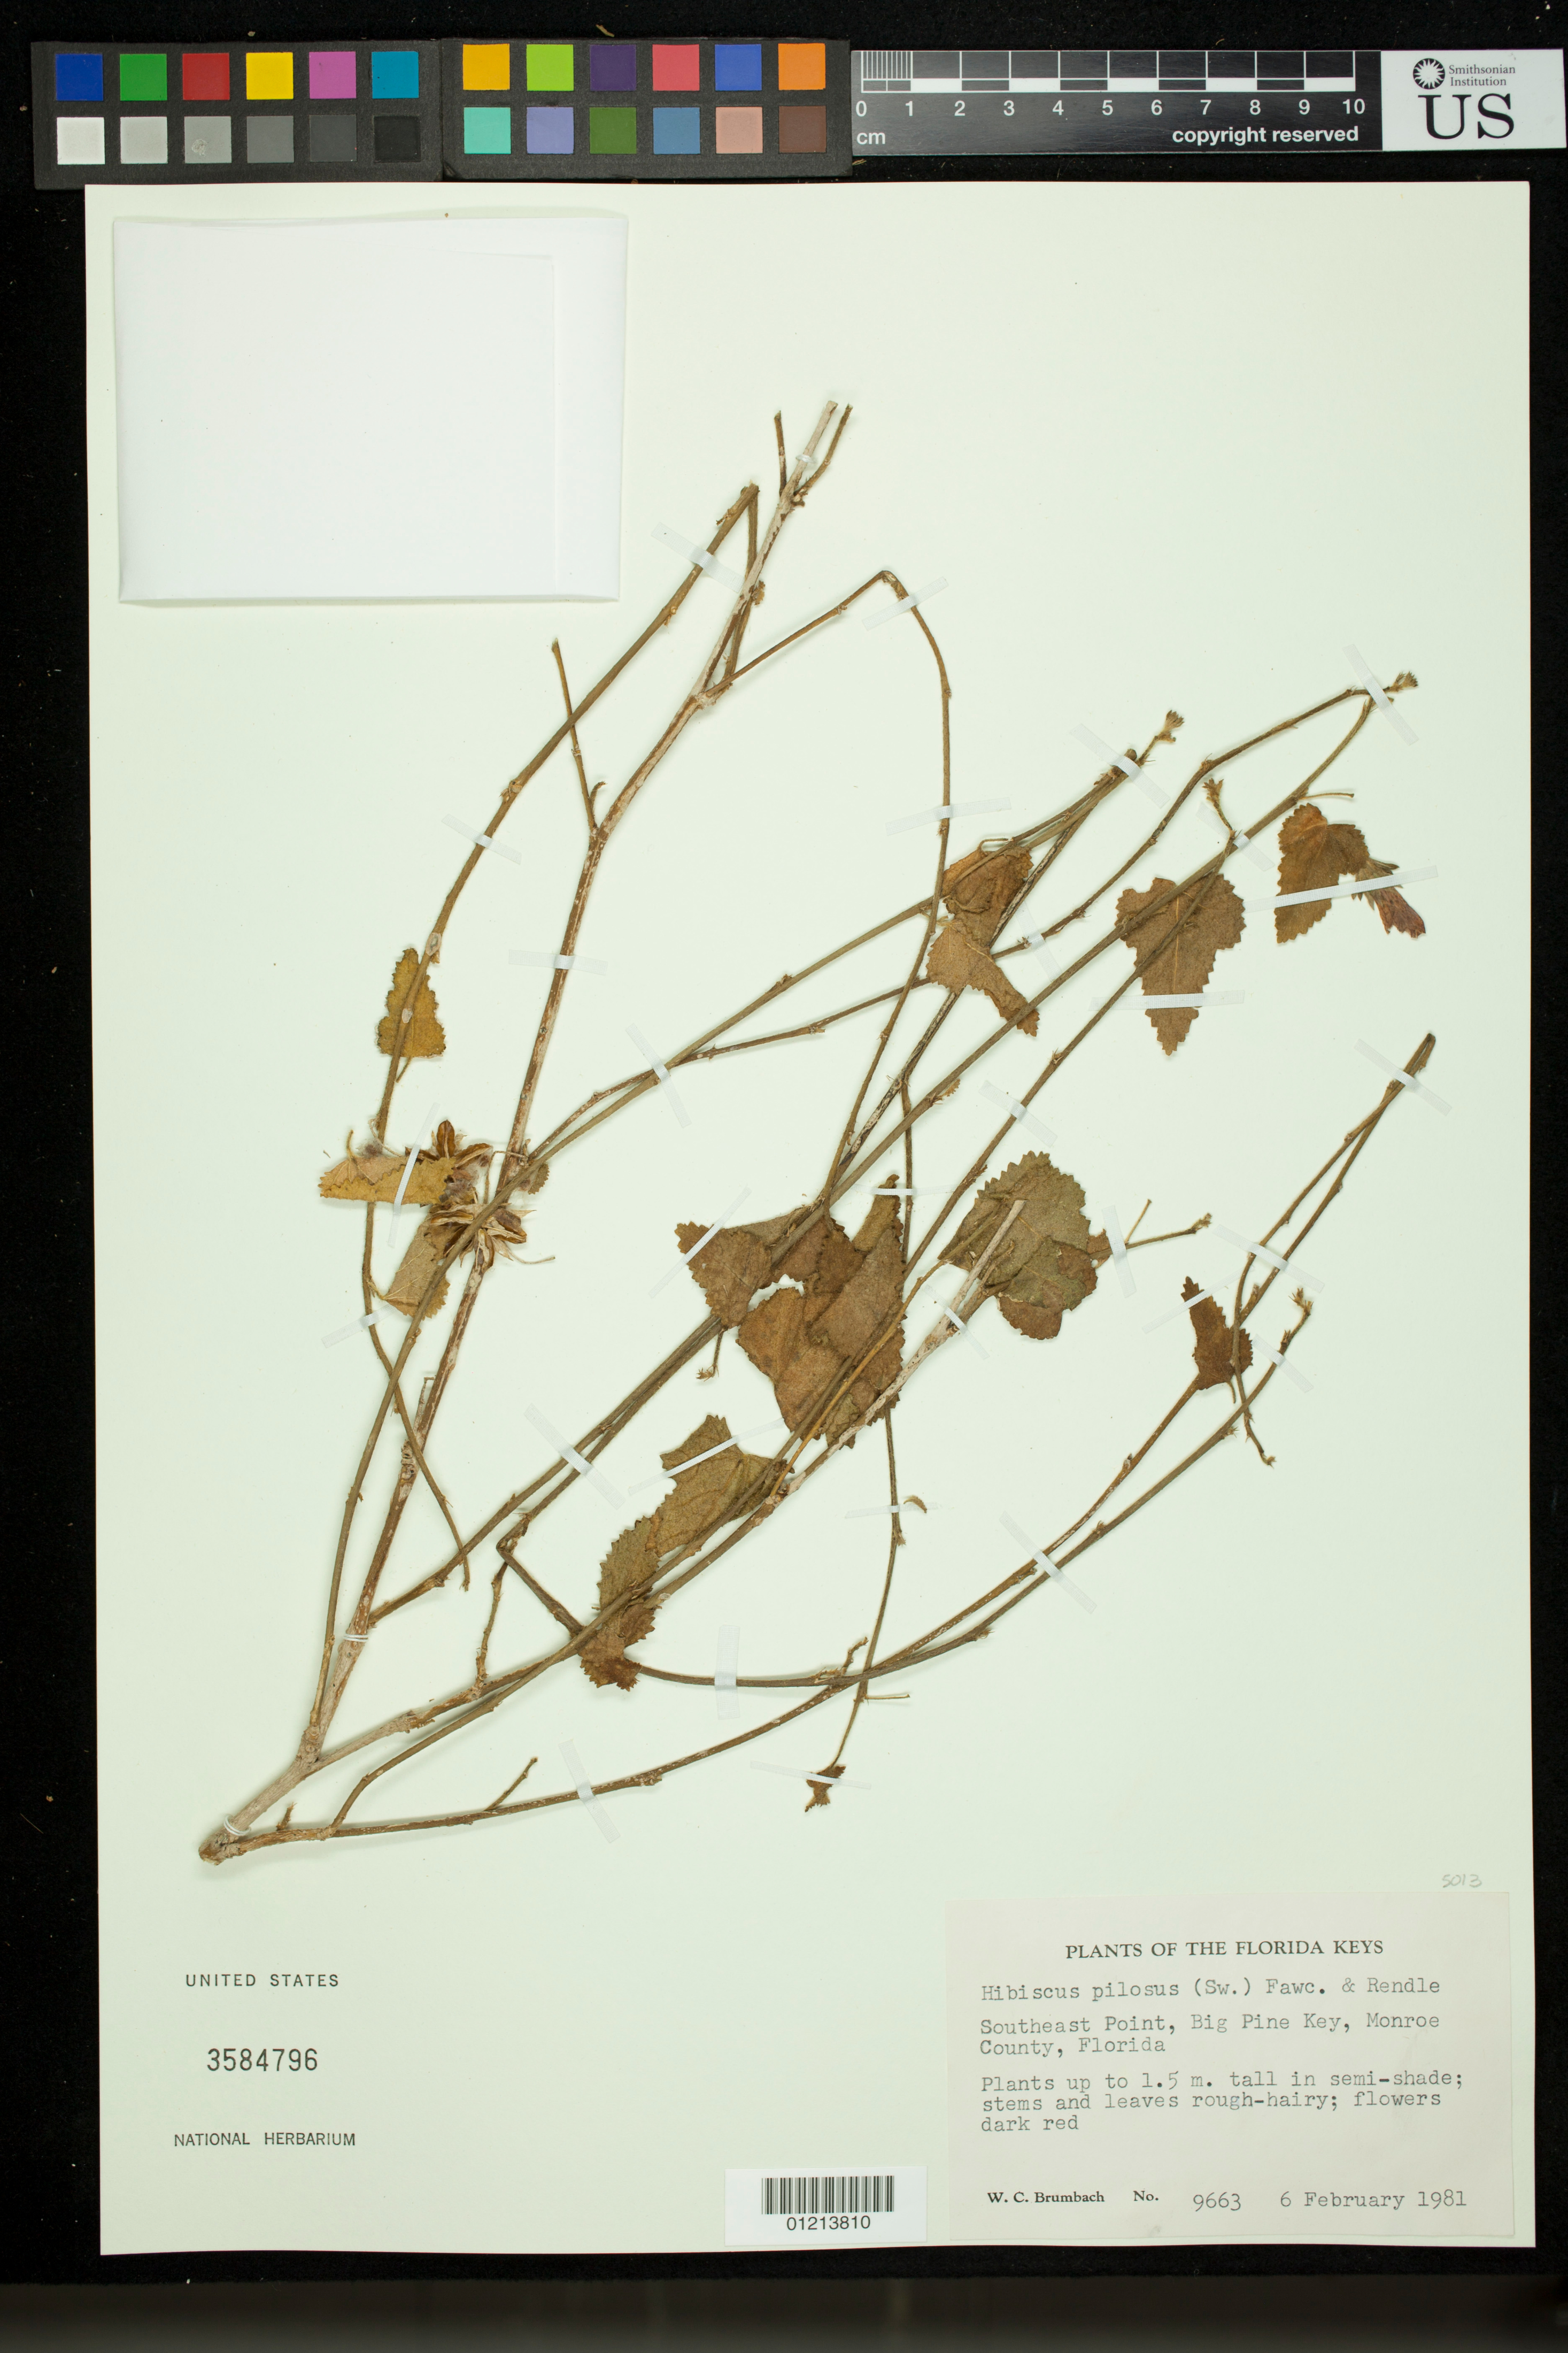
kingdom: Plantae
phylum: Tracheophyta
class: Magnoliopsida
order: Malvales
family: Malvaceae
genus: Hibiscus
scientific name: Hibiscus pilosus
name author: (Sw.) Fawc. & Rendle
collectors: W. C. Brumbach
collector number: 9663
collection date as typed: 02 Jun 1981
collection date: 1981-06-02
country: United States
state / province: Florida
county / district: Monroe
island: Big Pine Key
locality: Florida Keys: Southeast Point, Big Pine Key, Monroe County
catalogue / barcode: US 3584796